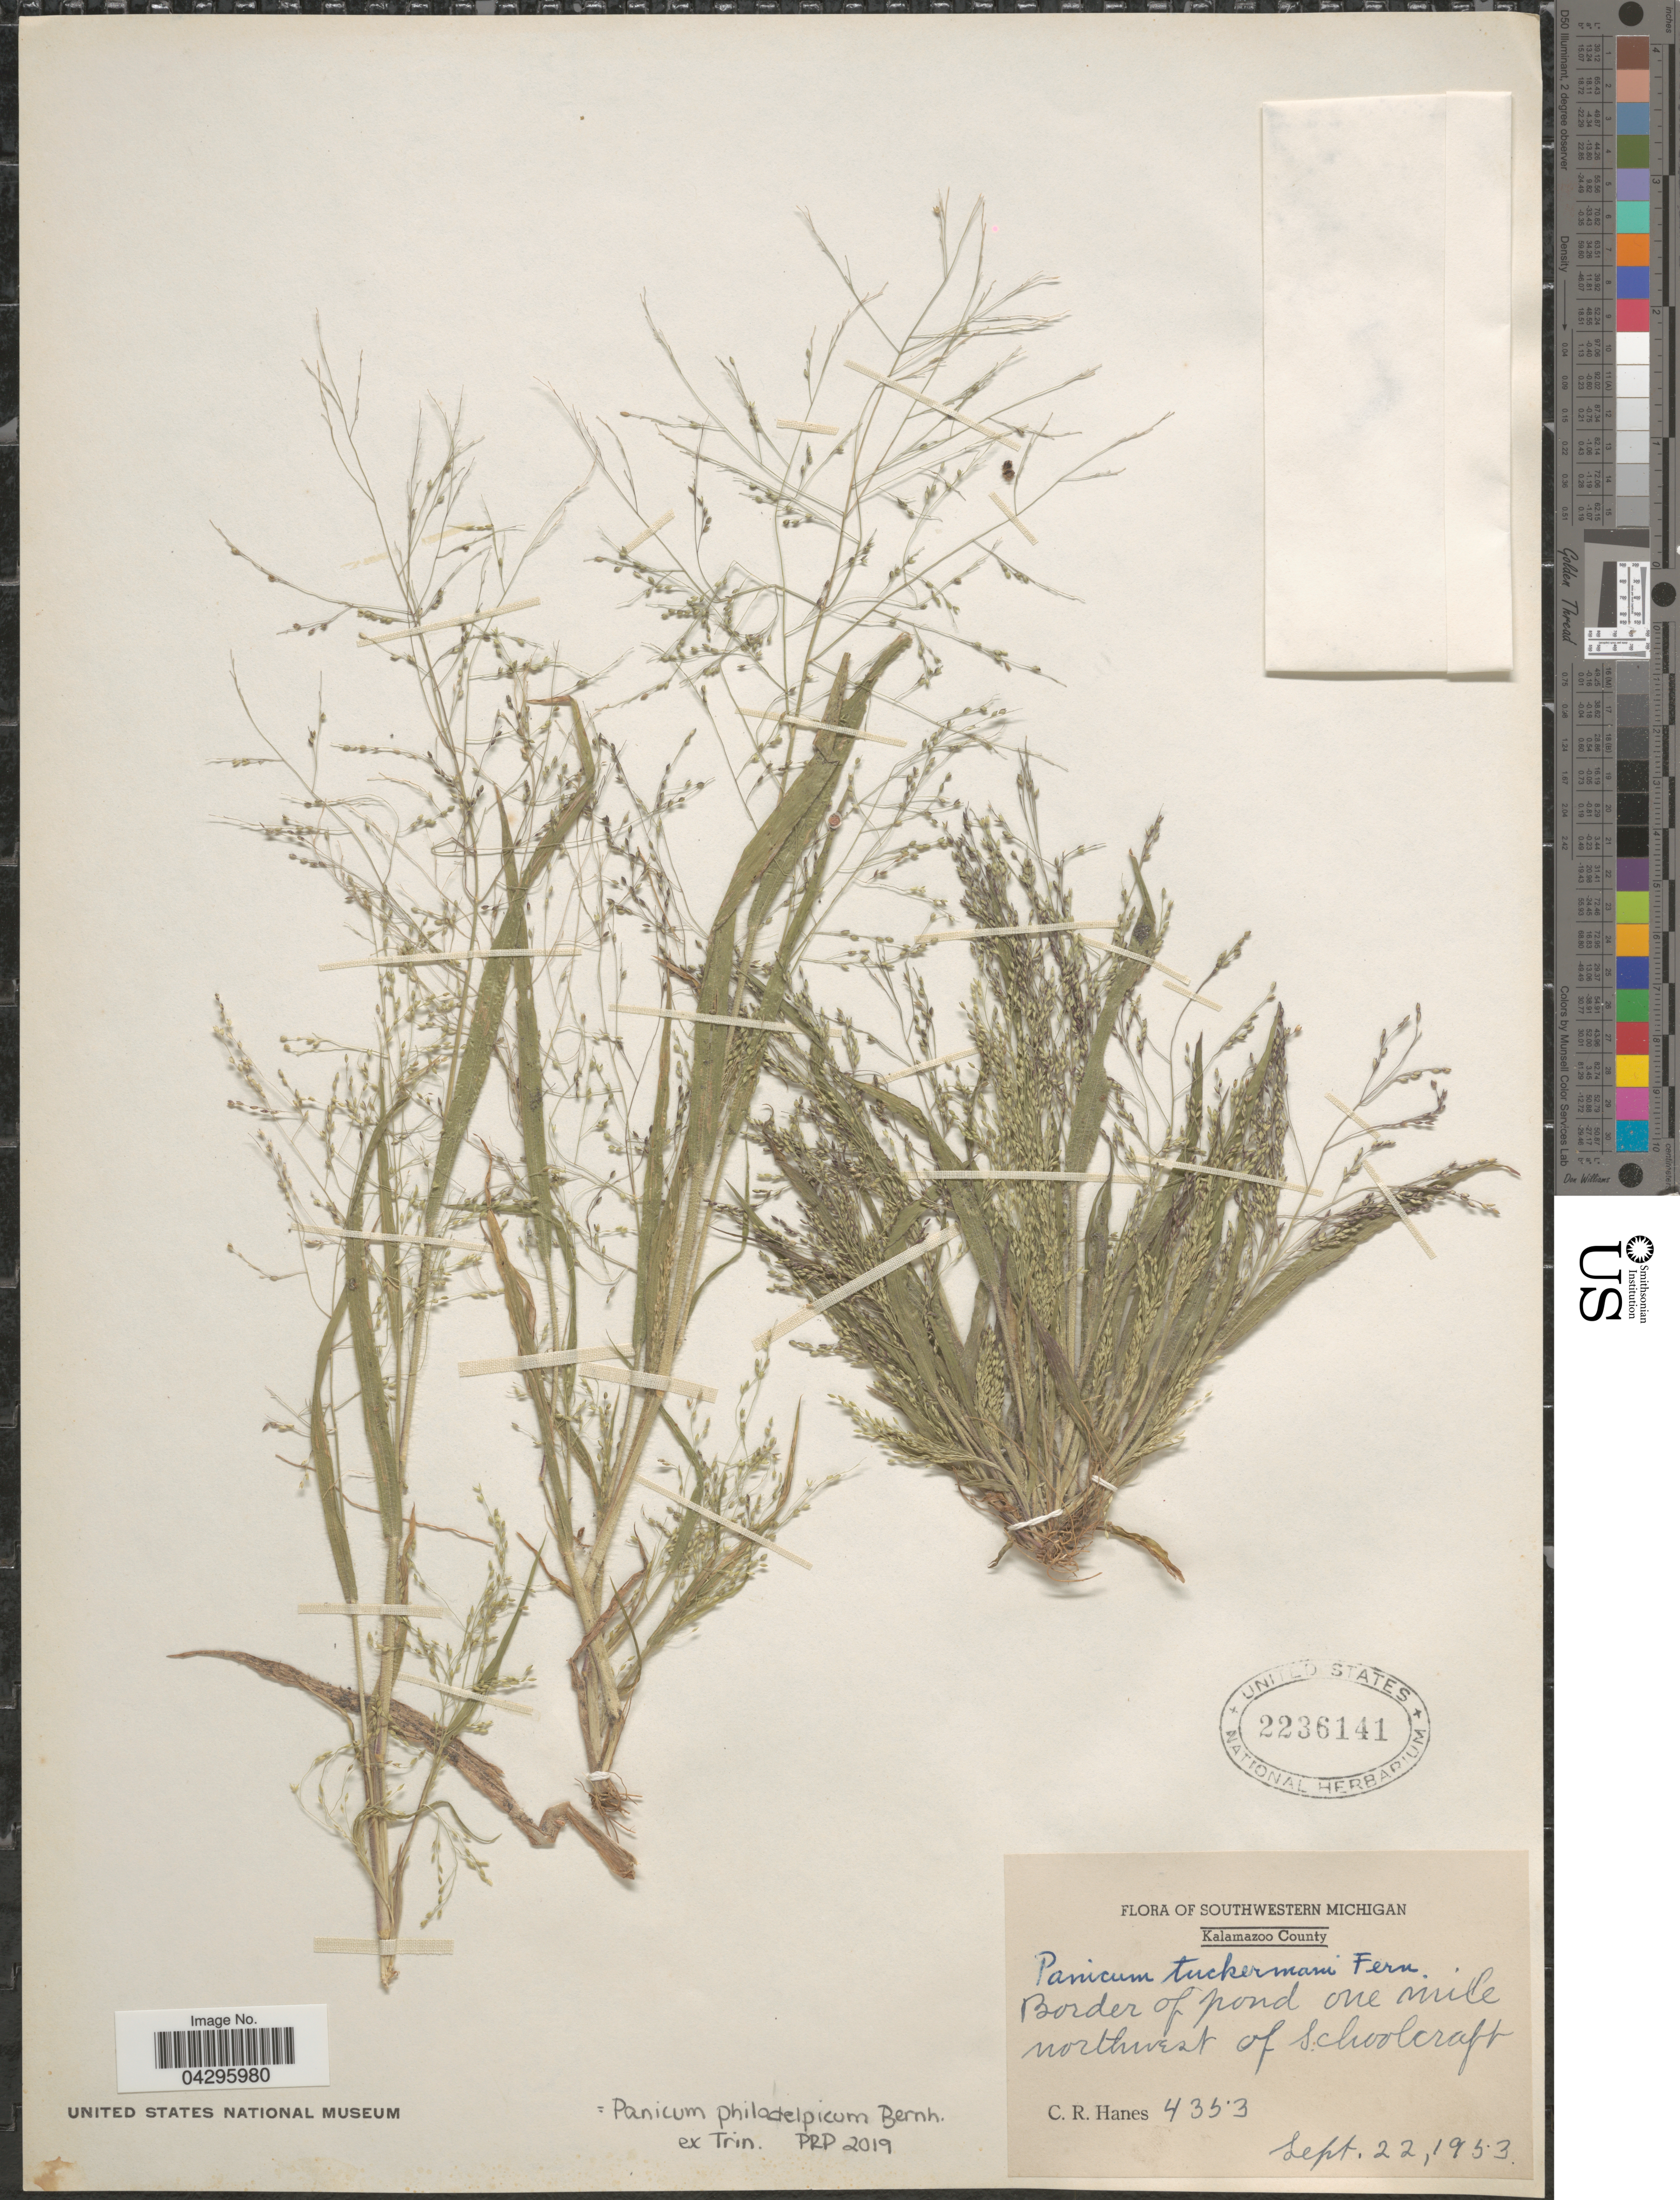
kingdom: Plantae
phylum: Tracheophyta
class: Liliopsida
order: Poales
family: Poaceae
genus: Panicum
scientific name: Panicum philadelphicum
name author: Bernh. ex Trin.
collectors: C. Hanes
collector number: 4353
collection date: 1953-09-22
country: United States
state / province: Michigan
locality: Southwestern Michigan. Kalamazoo County. Border of pond one mile northwest of Schoolcraft.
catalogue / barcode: US 2236141